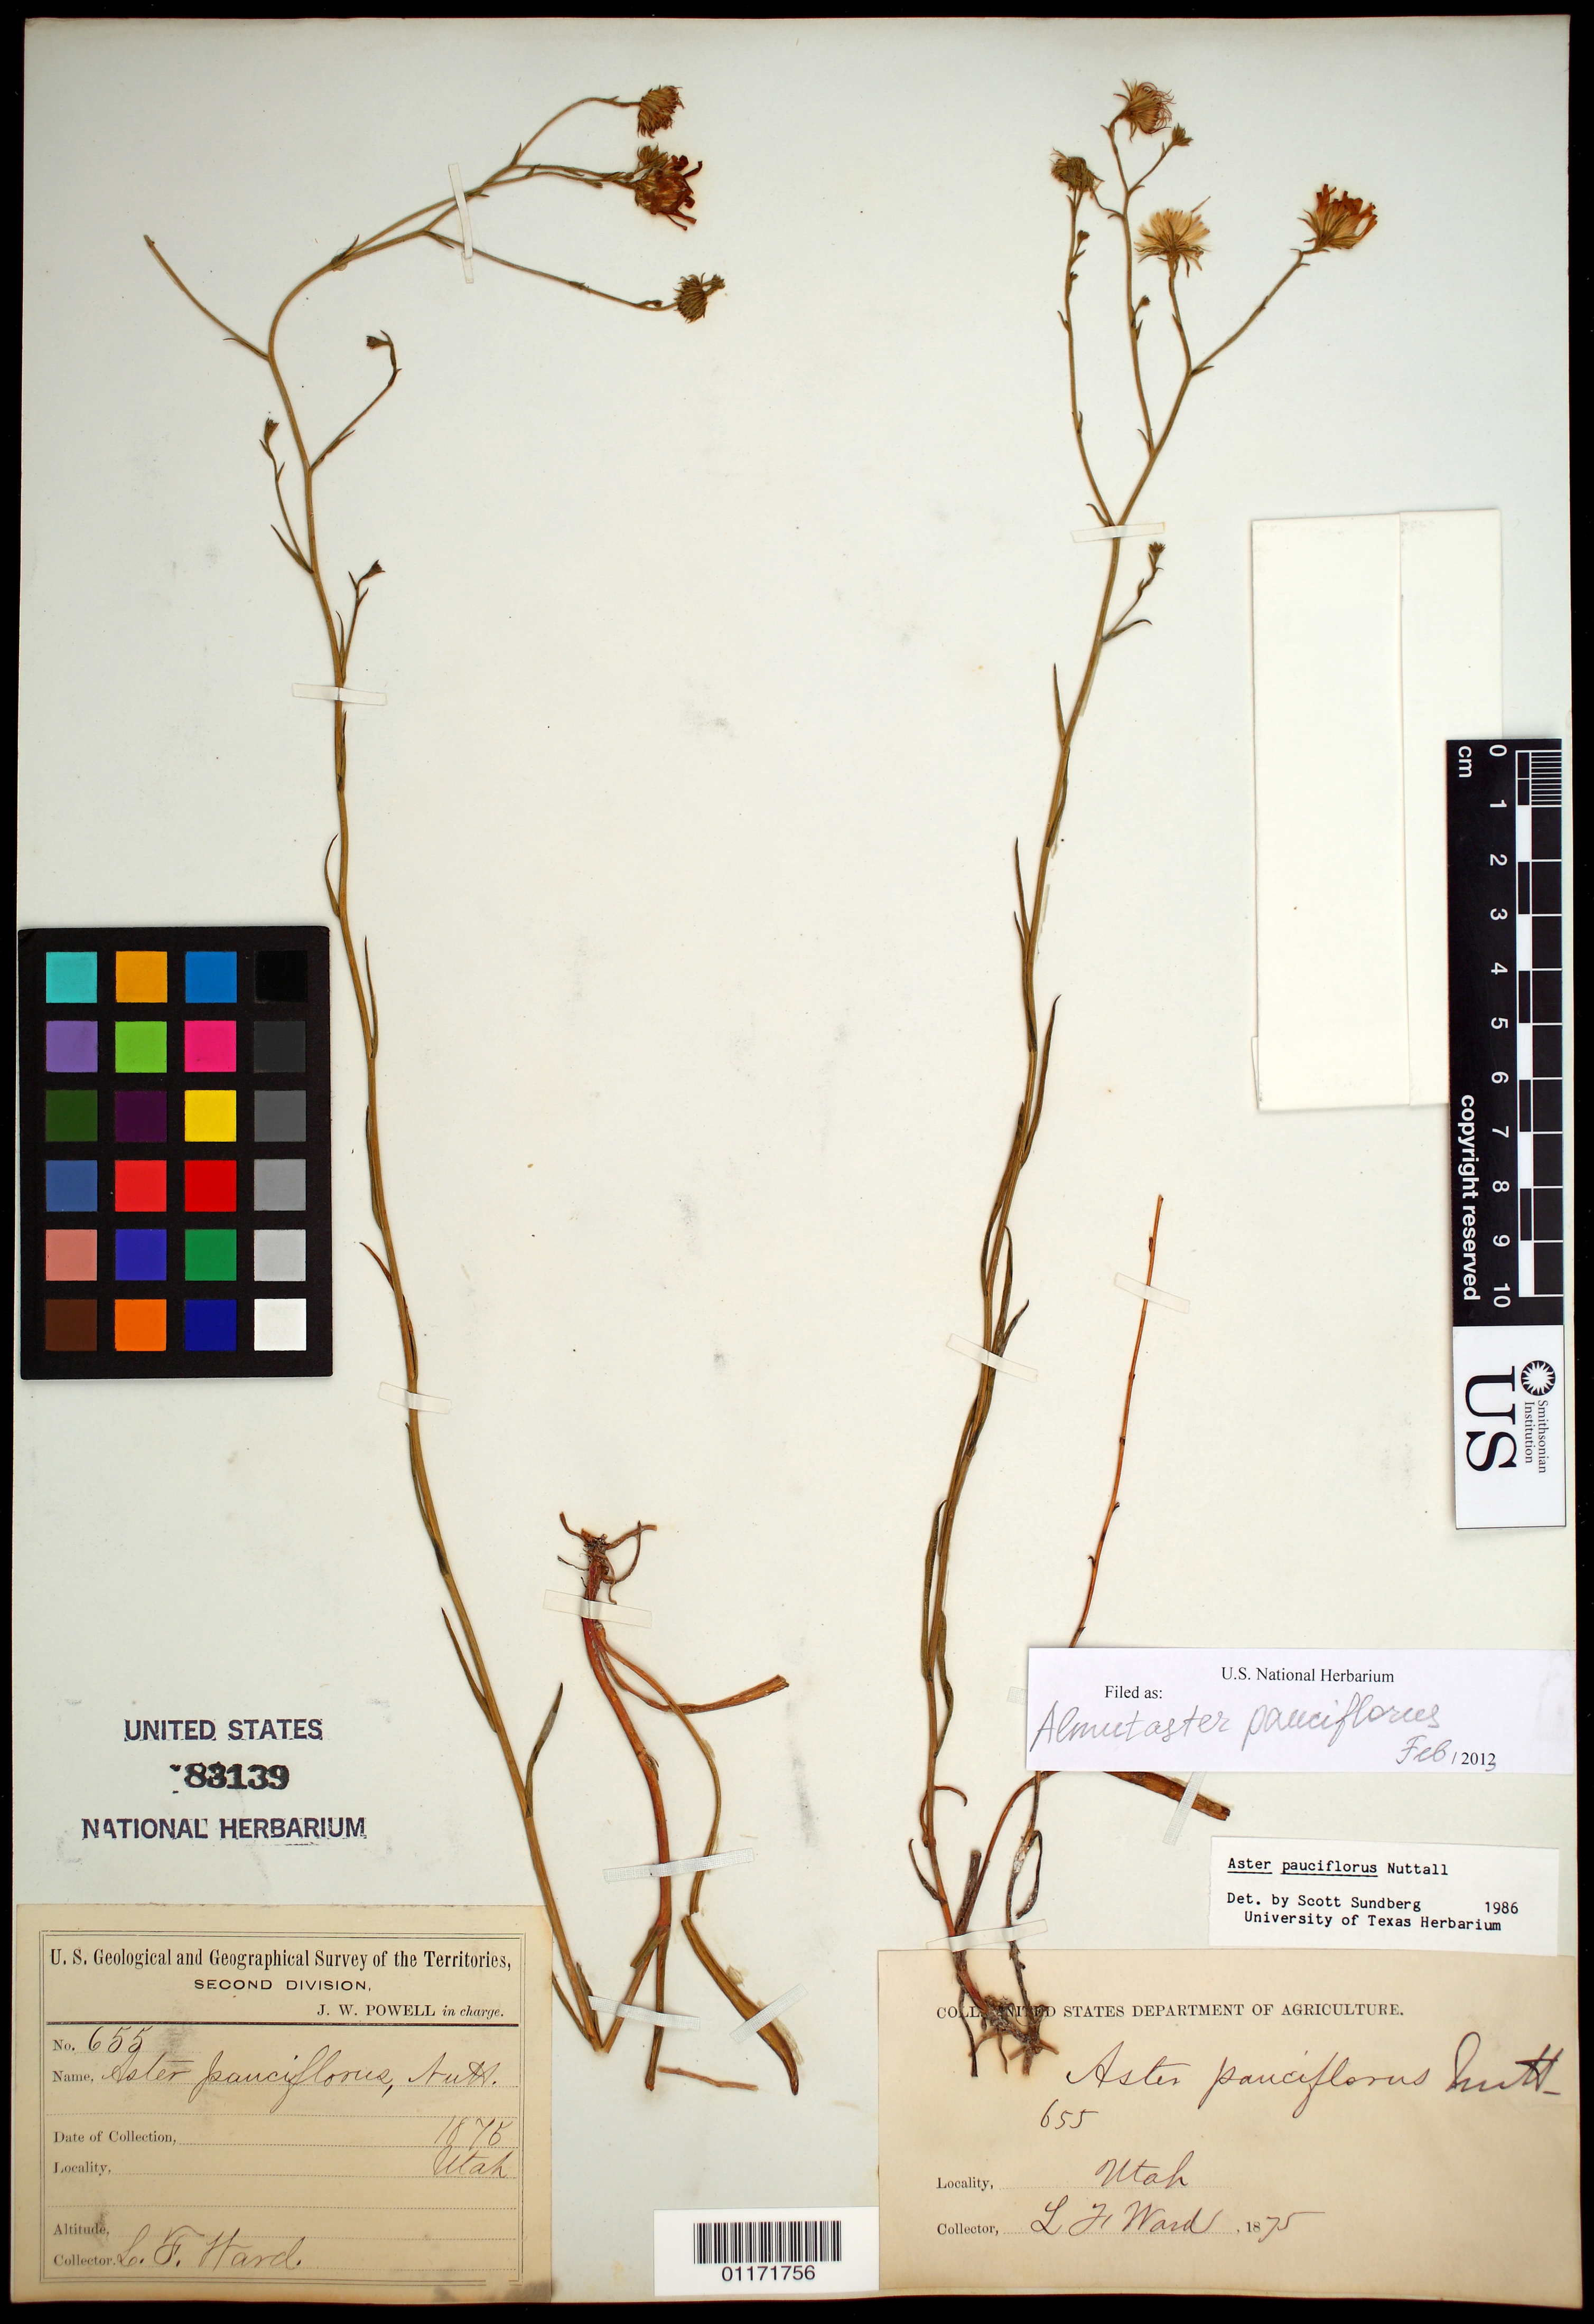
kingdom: Plantae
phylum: Tracheophyta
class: Magnoliopsida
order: Asterales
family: Asteraceae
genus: Almutaster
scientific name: Almutaster pauciflorus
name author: (Nutt.) Á. Löve & D. Löve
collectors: L. F. Ward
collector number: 655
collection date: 1875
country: United States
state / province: Utah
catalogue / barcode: US 83139